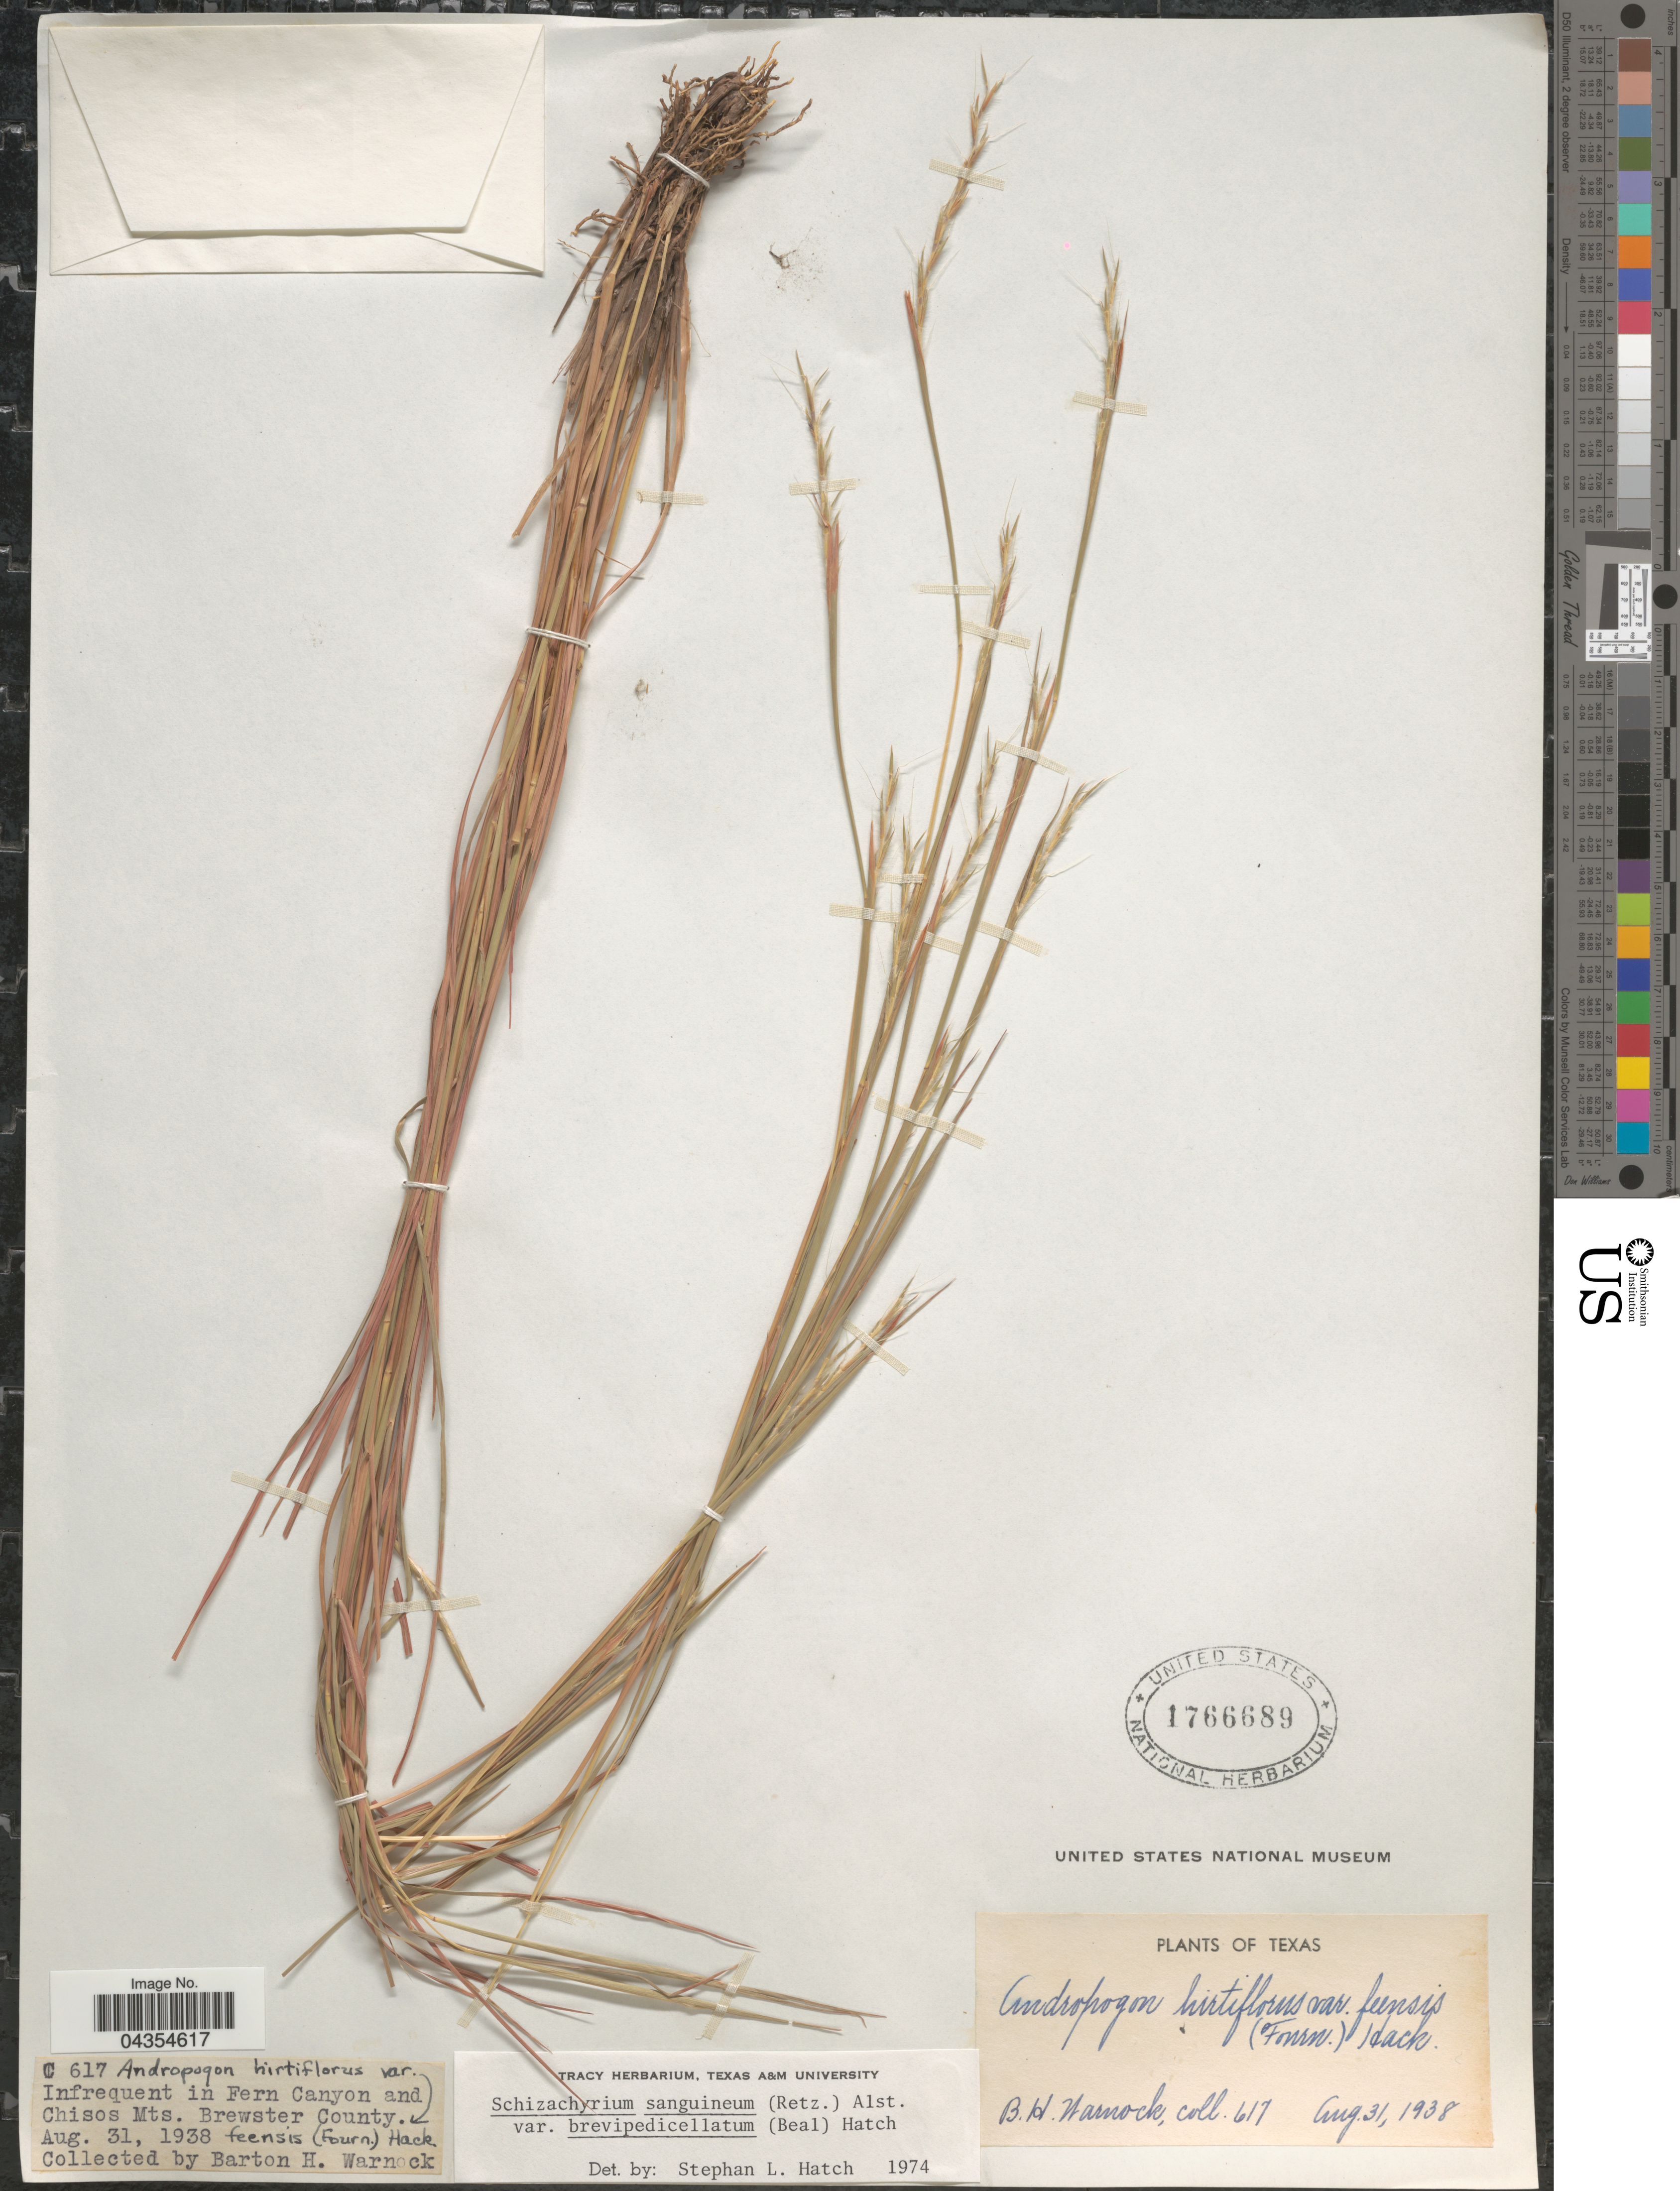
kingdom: Plantae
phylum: Tracheophyta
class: Liliopsida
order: Poales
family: Poaceae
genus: Schizachyrium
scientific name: Schizachyrium sanguineum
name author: (Retz.) Alston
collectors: B. H. Warnock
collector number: C617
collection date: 1938-08-31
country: United States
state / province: Texas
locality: Infrequent in Fern Canyon and Chisos Mts. Brewster County.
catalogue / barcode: US 1766689